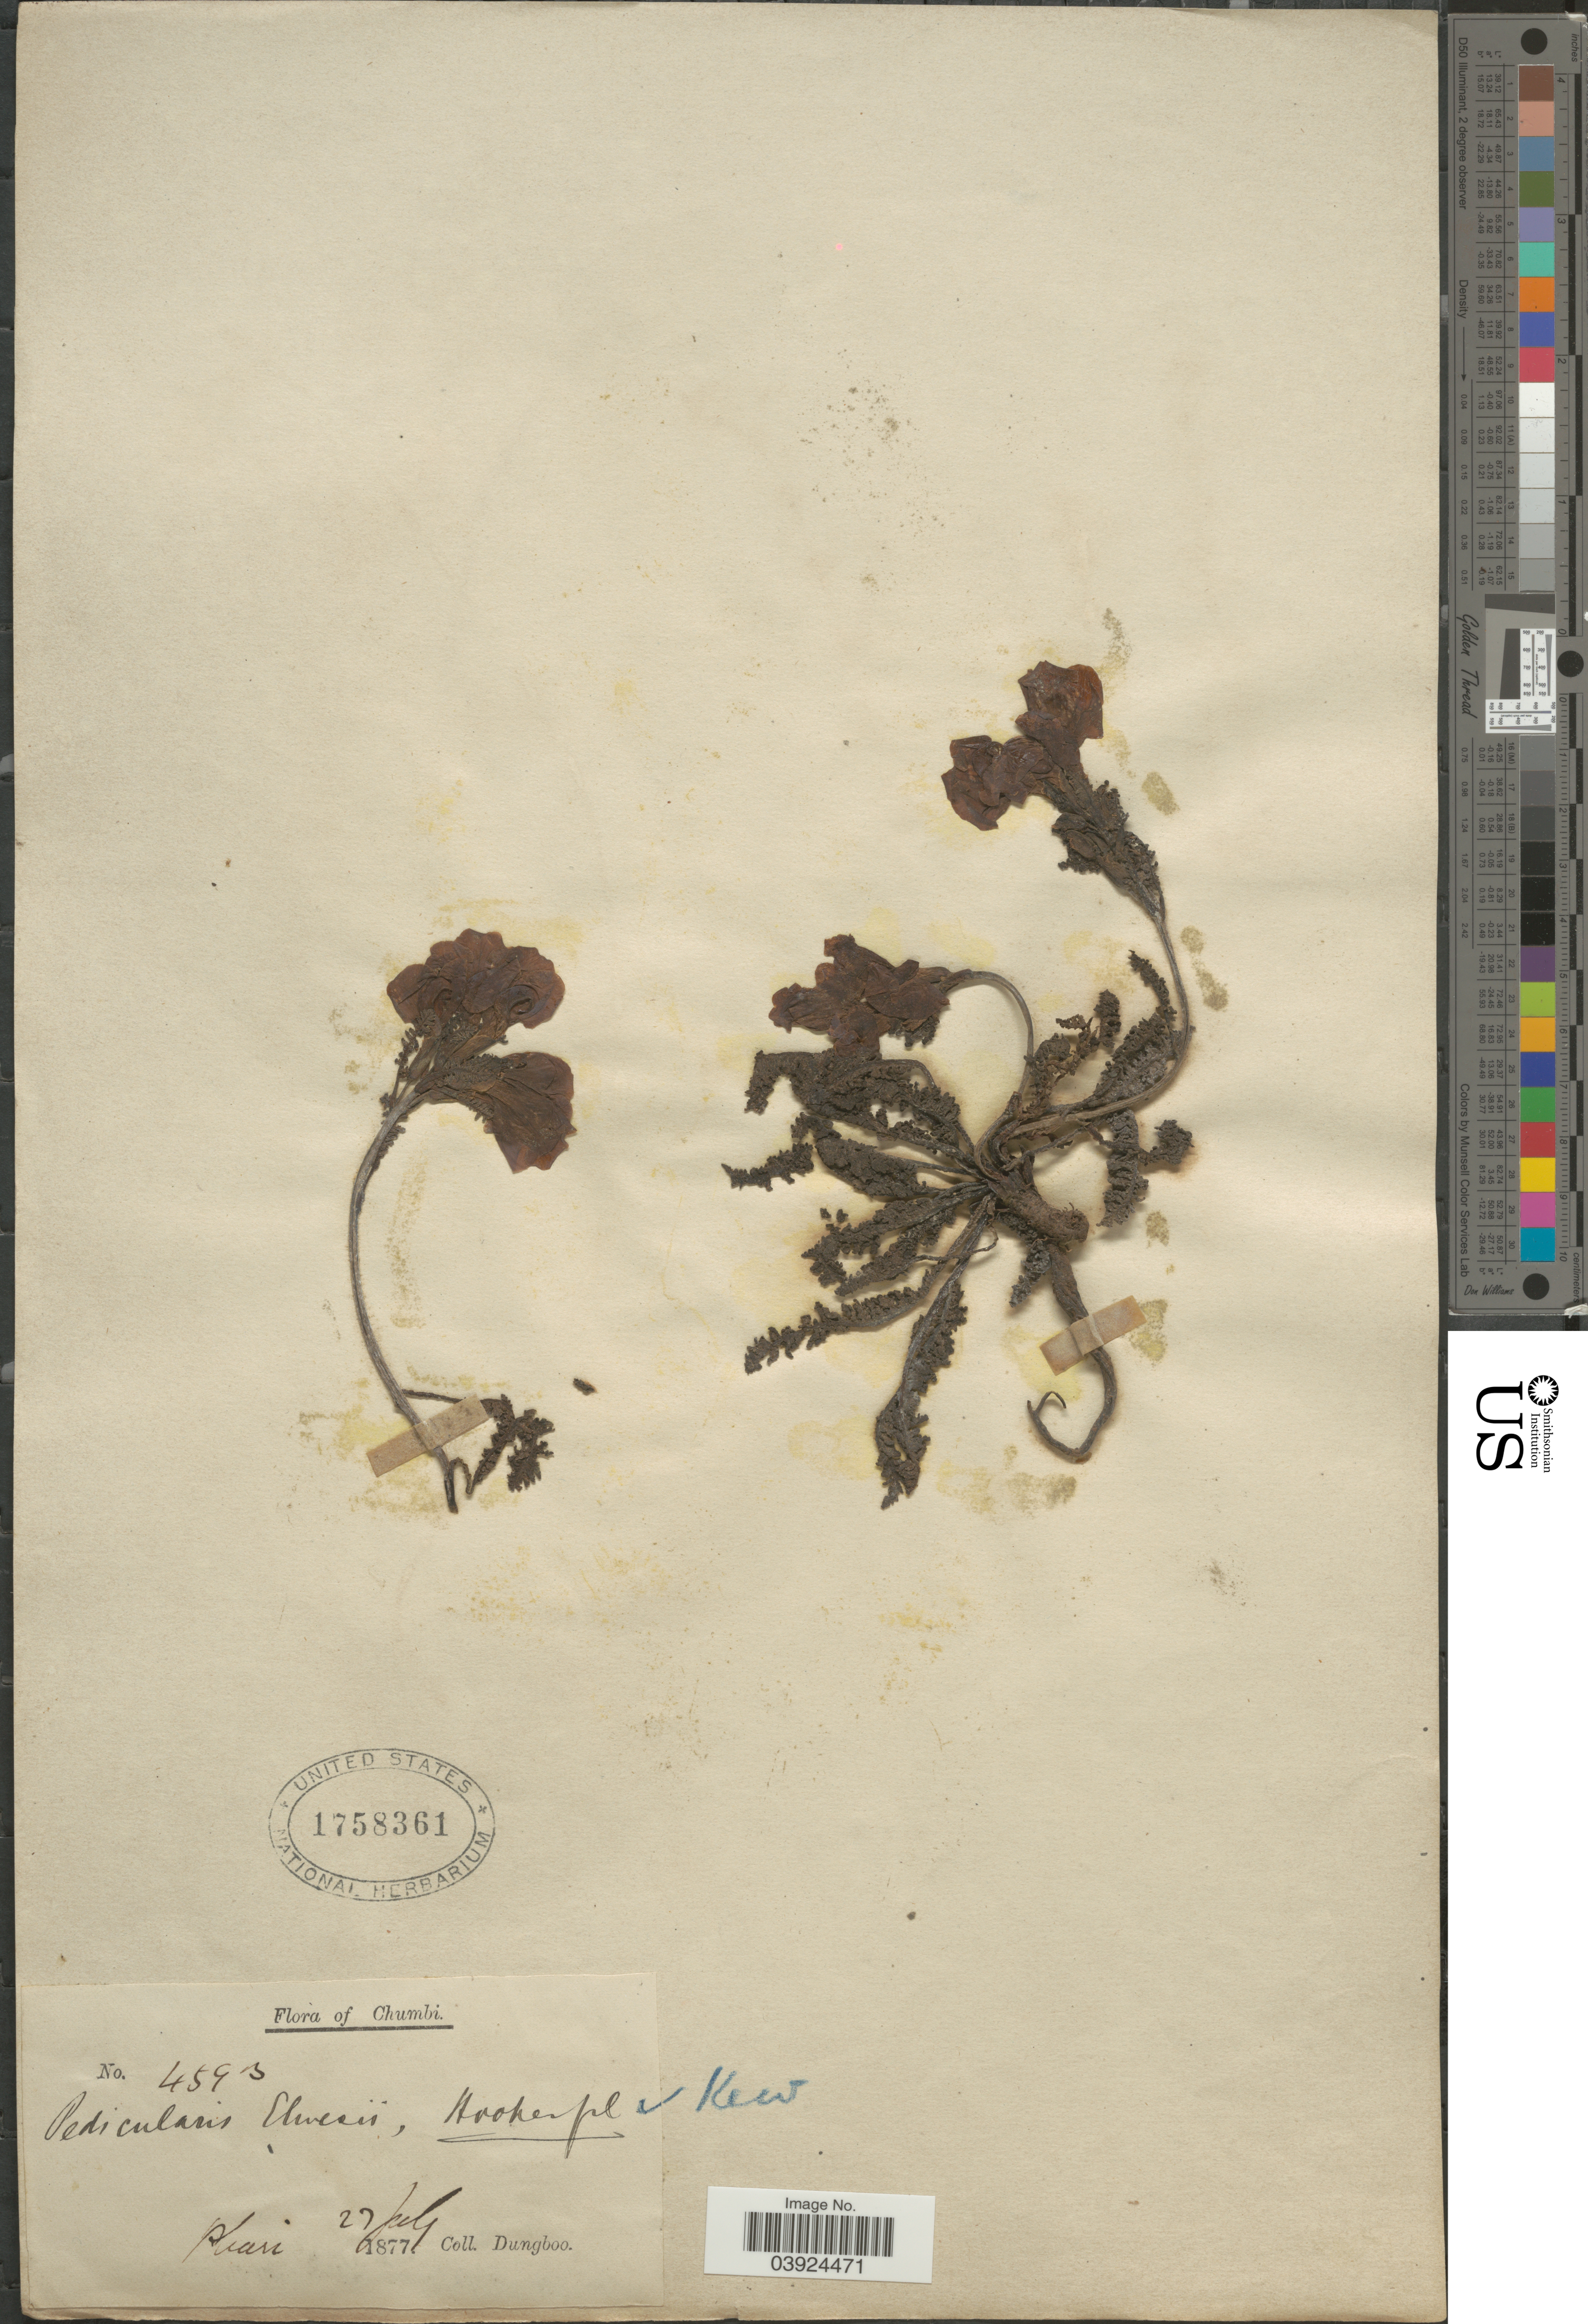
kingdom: Plantae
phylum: Tracheophyta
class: Magnoliopsida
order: Lamiales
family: Orobanchaceae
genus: Pedicularis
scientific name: Pedicularis elwesii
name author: Hook. f.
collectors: Dungboo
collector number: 4593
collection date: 1877-07-27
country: China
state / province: Xizang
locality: Chumbi. Phari.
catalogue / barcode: US 1758361